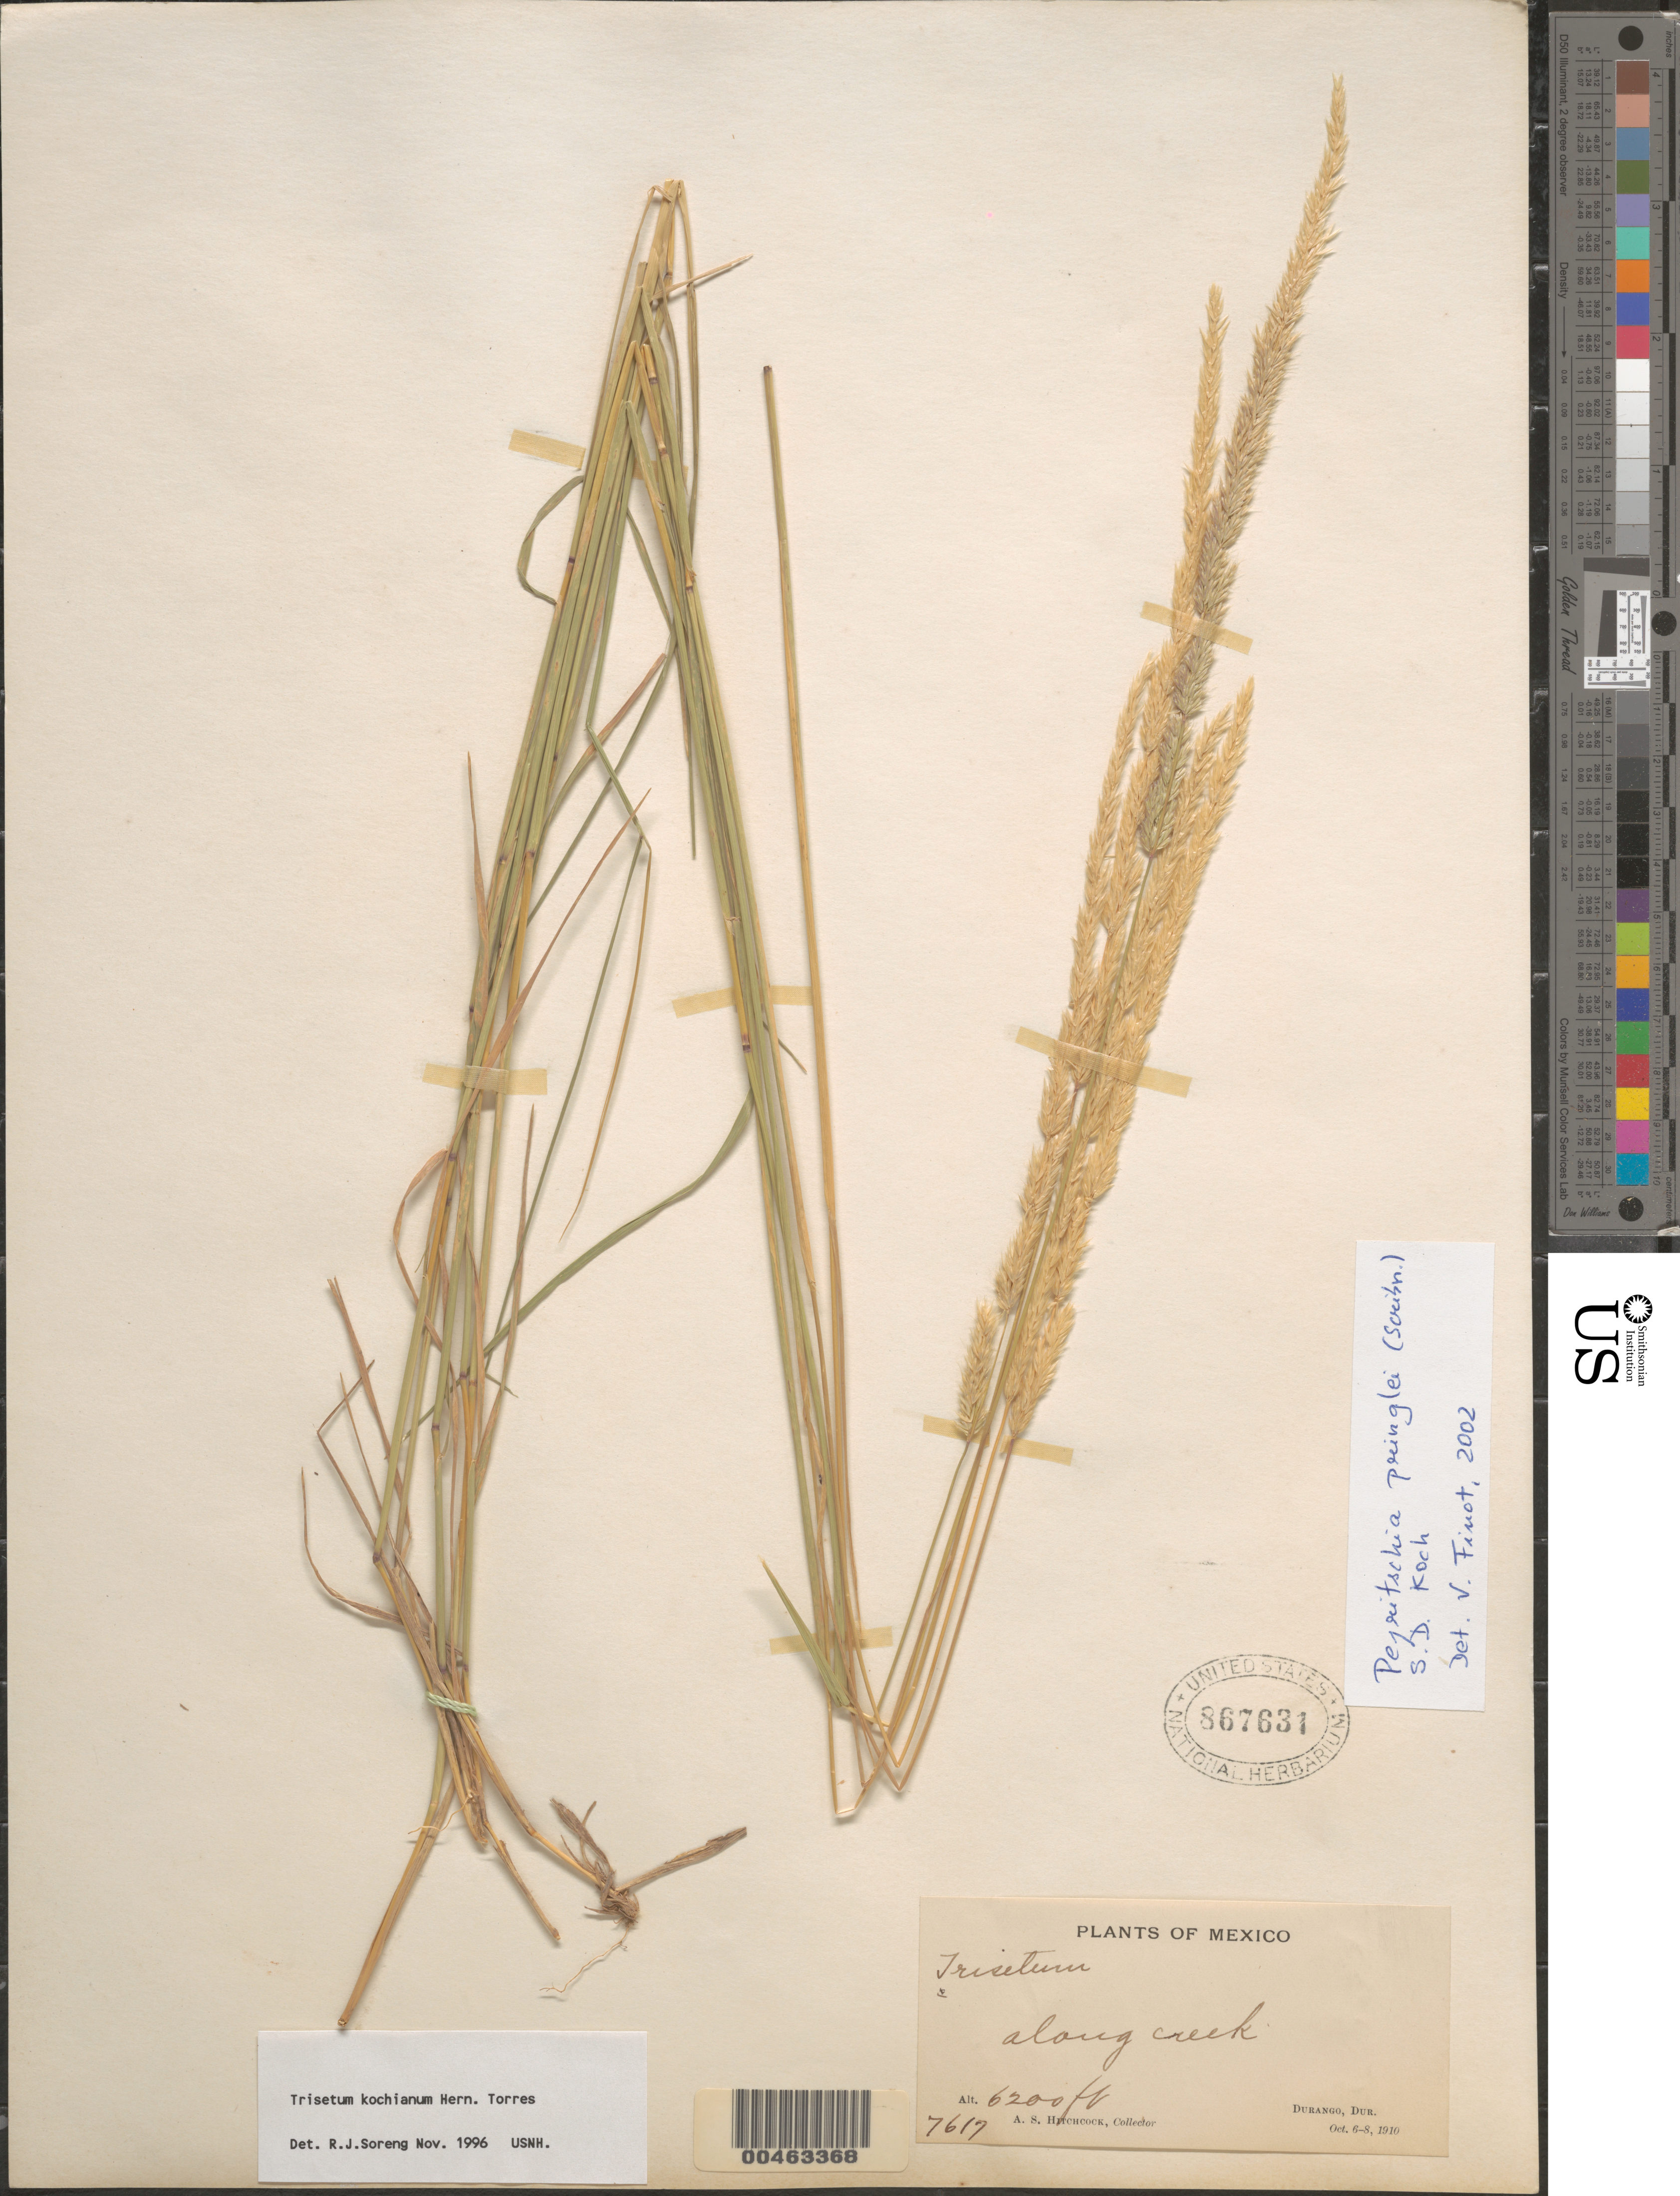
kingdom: Plantae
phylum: Tracheophyta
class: Liliopsida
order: Poales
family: Poaceae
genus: Peyritschia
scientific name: Peyritschia pringlei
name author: (Scribn.) S.D. Koch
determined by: Finot, V. L.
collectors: A. S. Hitchcock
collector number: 7619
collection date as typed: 6 Oct 1910 to 8 Oct 1910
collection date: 1910-10-06/1910-10-08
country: Mexico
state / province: Durango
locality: Durango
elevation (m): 1890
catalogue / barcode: US 867631